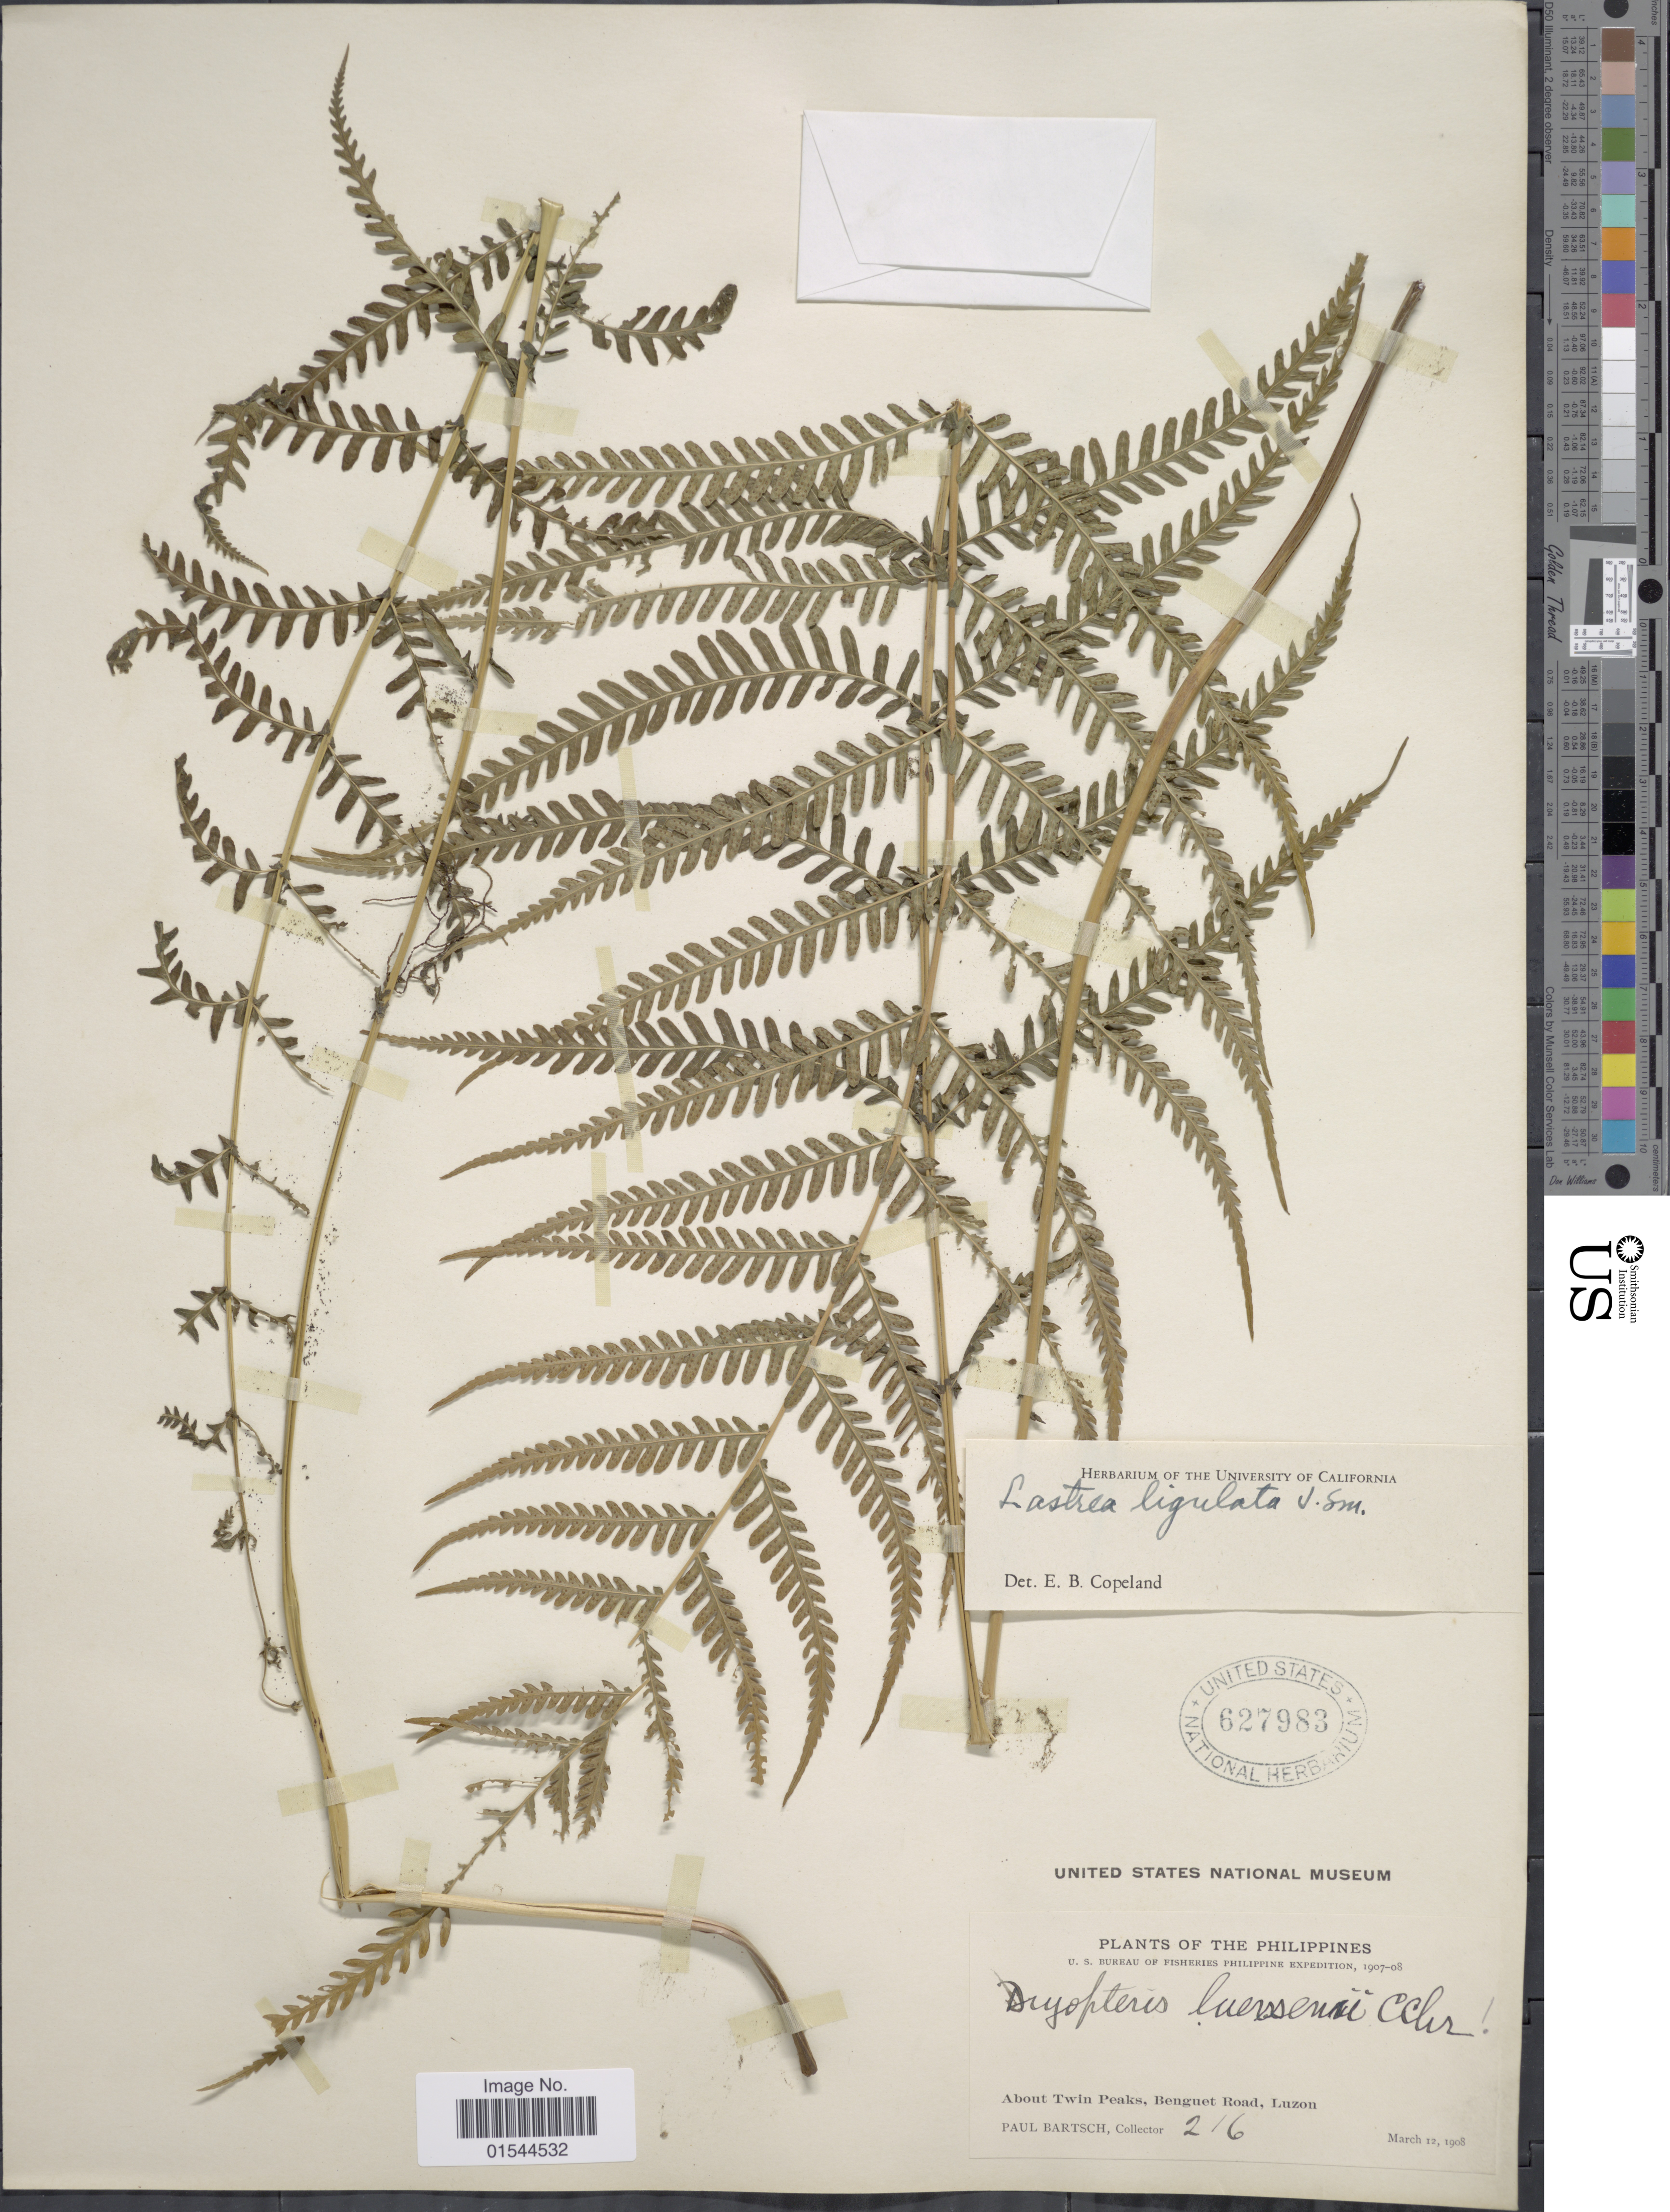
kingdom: Plantae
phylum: Tracheophyta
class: Polypodiopsida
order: Polypodiales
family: Thelypteridaceae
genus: Pneumatopteris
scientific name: Pneumatopteris ligulata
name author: (C. Presl) Holttum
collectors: P. Bartsch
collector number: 216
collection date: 1908-03-12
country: Philippines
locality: About Twin Peaks, benguet Road, Luzon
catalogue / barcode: US 627983